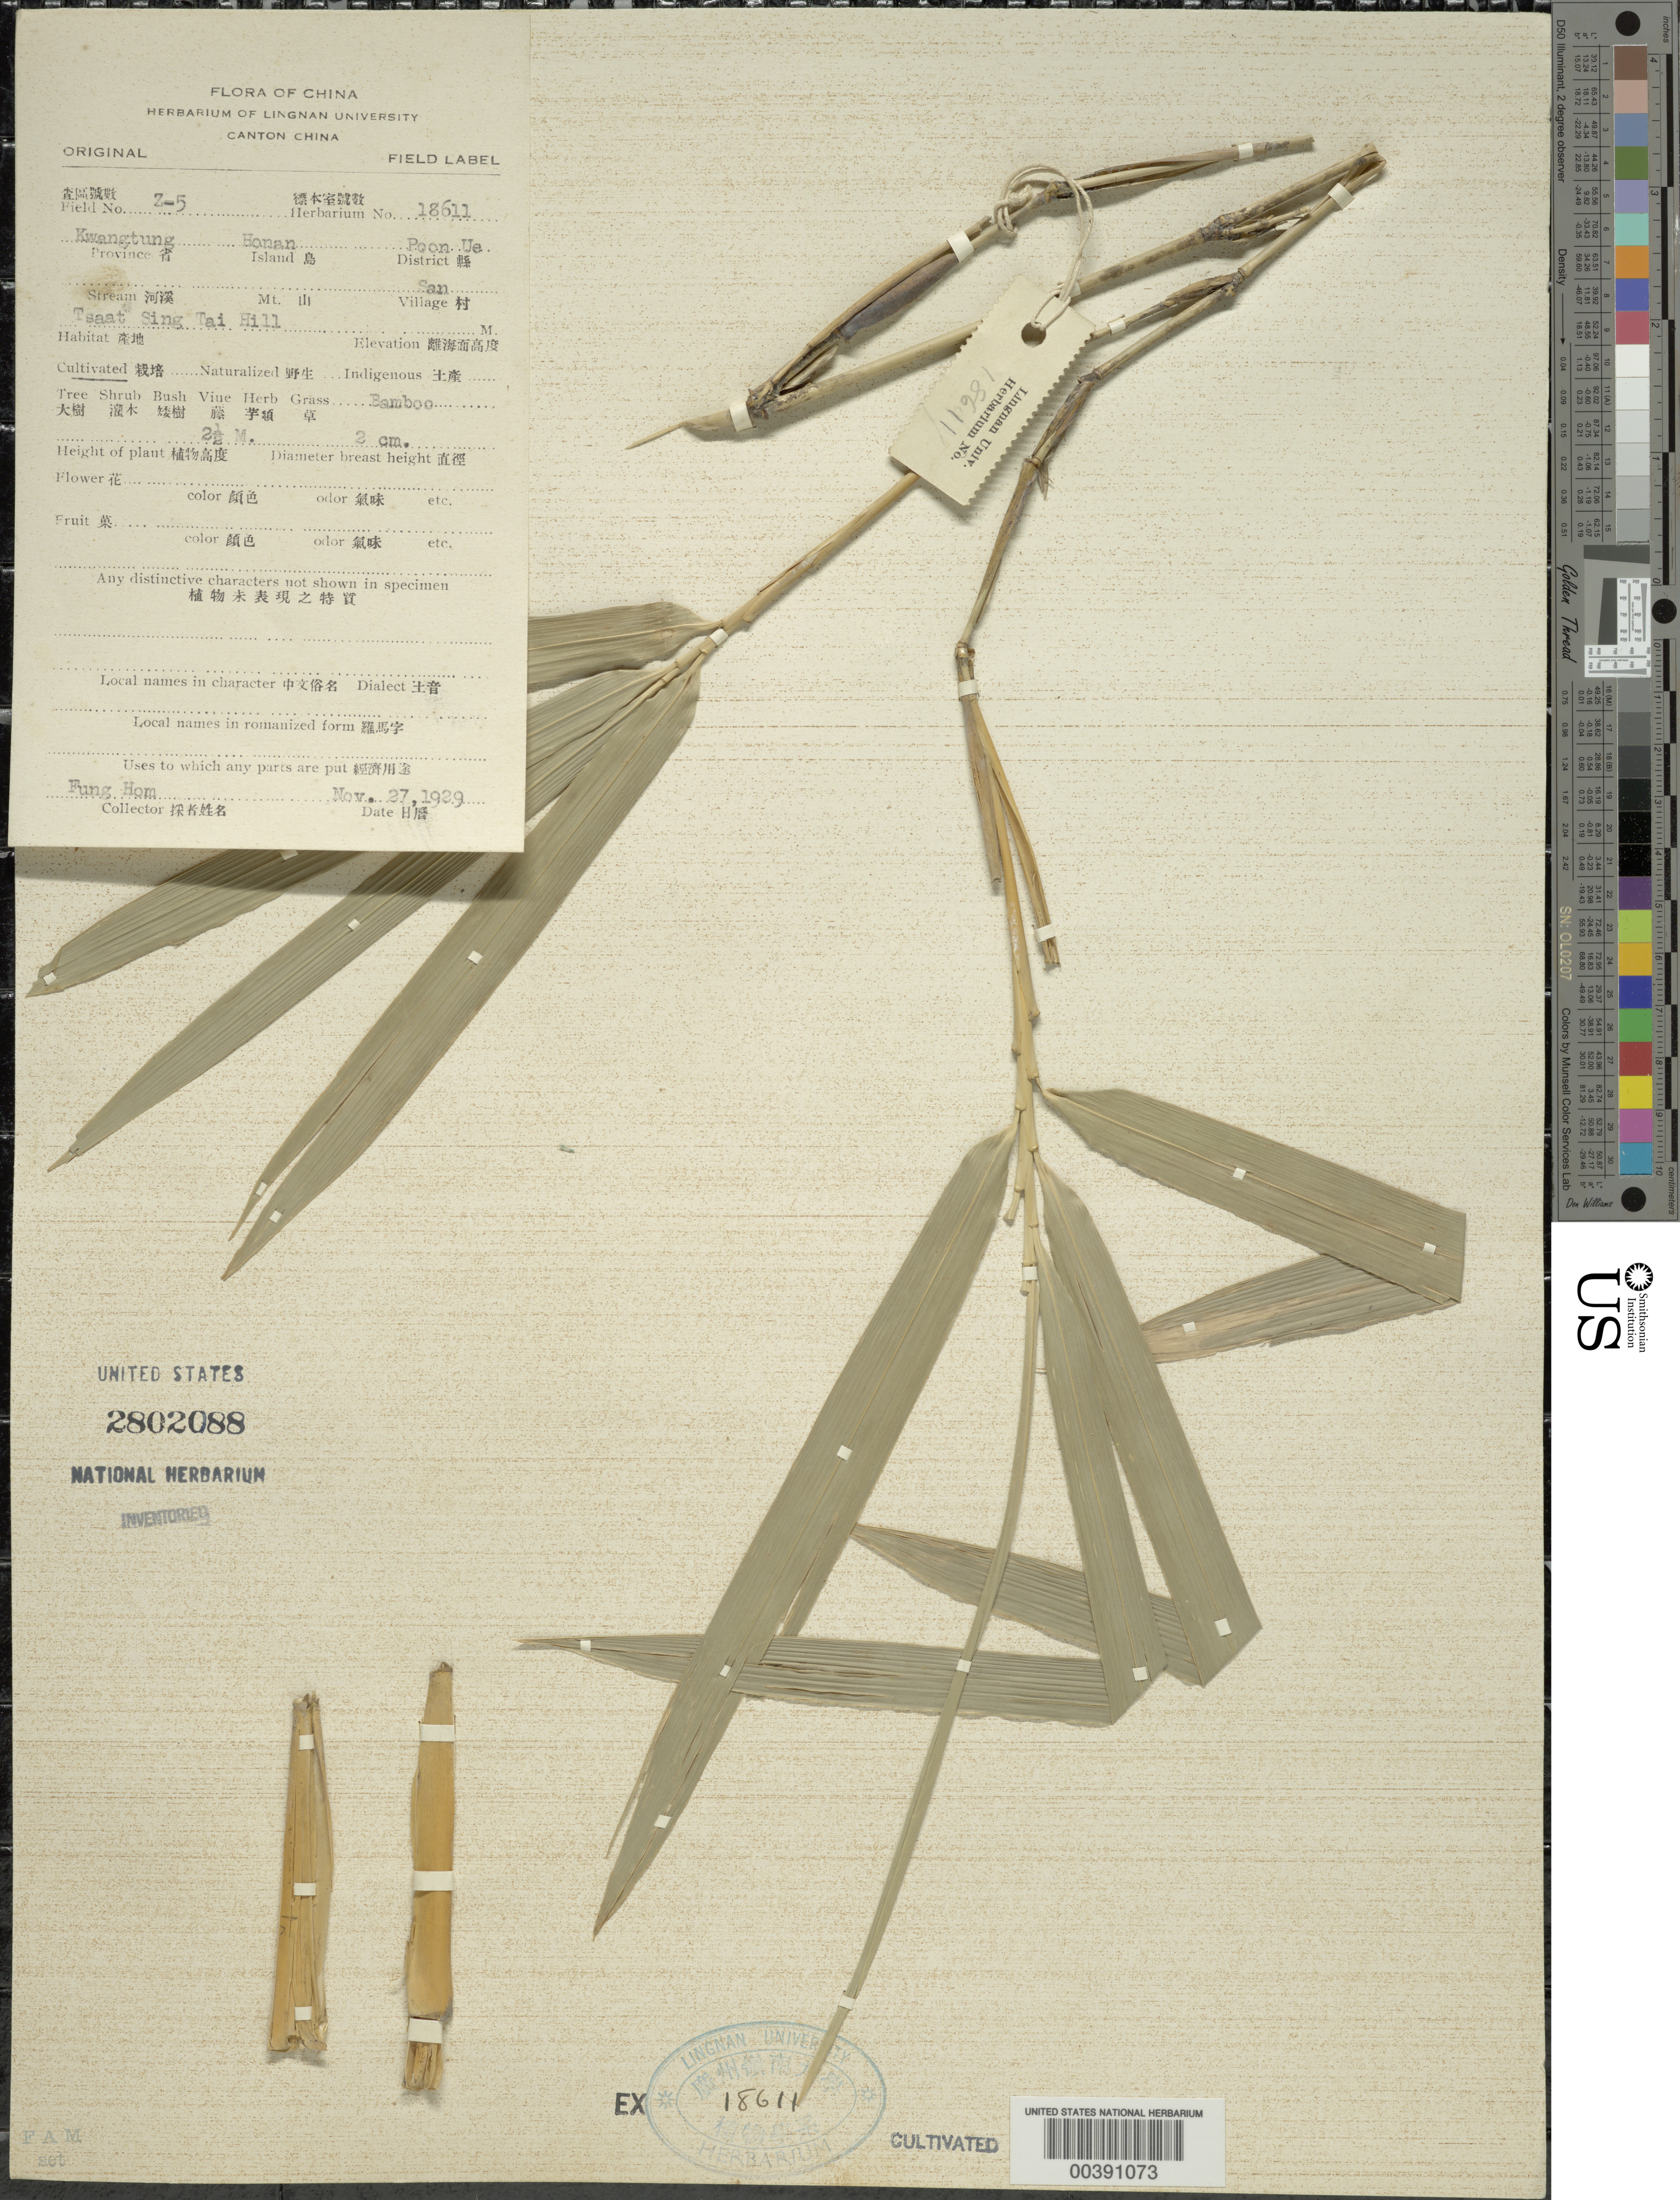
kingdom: Plantae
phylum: Tracheophyta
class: Liliopsida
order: Poales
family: Poaceae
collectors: H. L. Fung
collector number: Z-5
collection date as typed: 27 Nov 1929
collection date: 1929-11-27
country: China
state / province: Guangdong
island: Honam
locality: Poon ue, san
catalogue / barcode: US 2802088